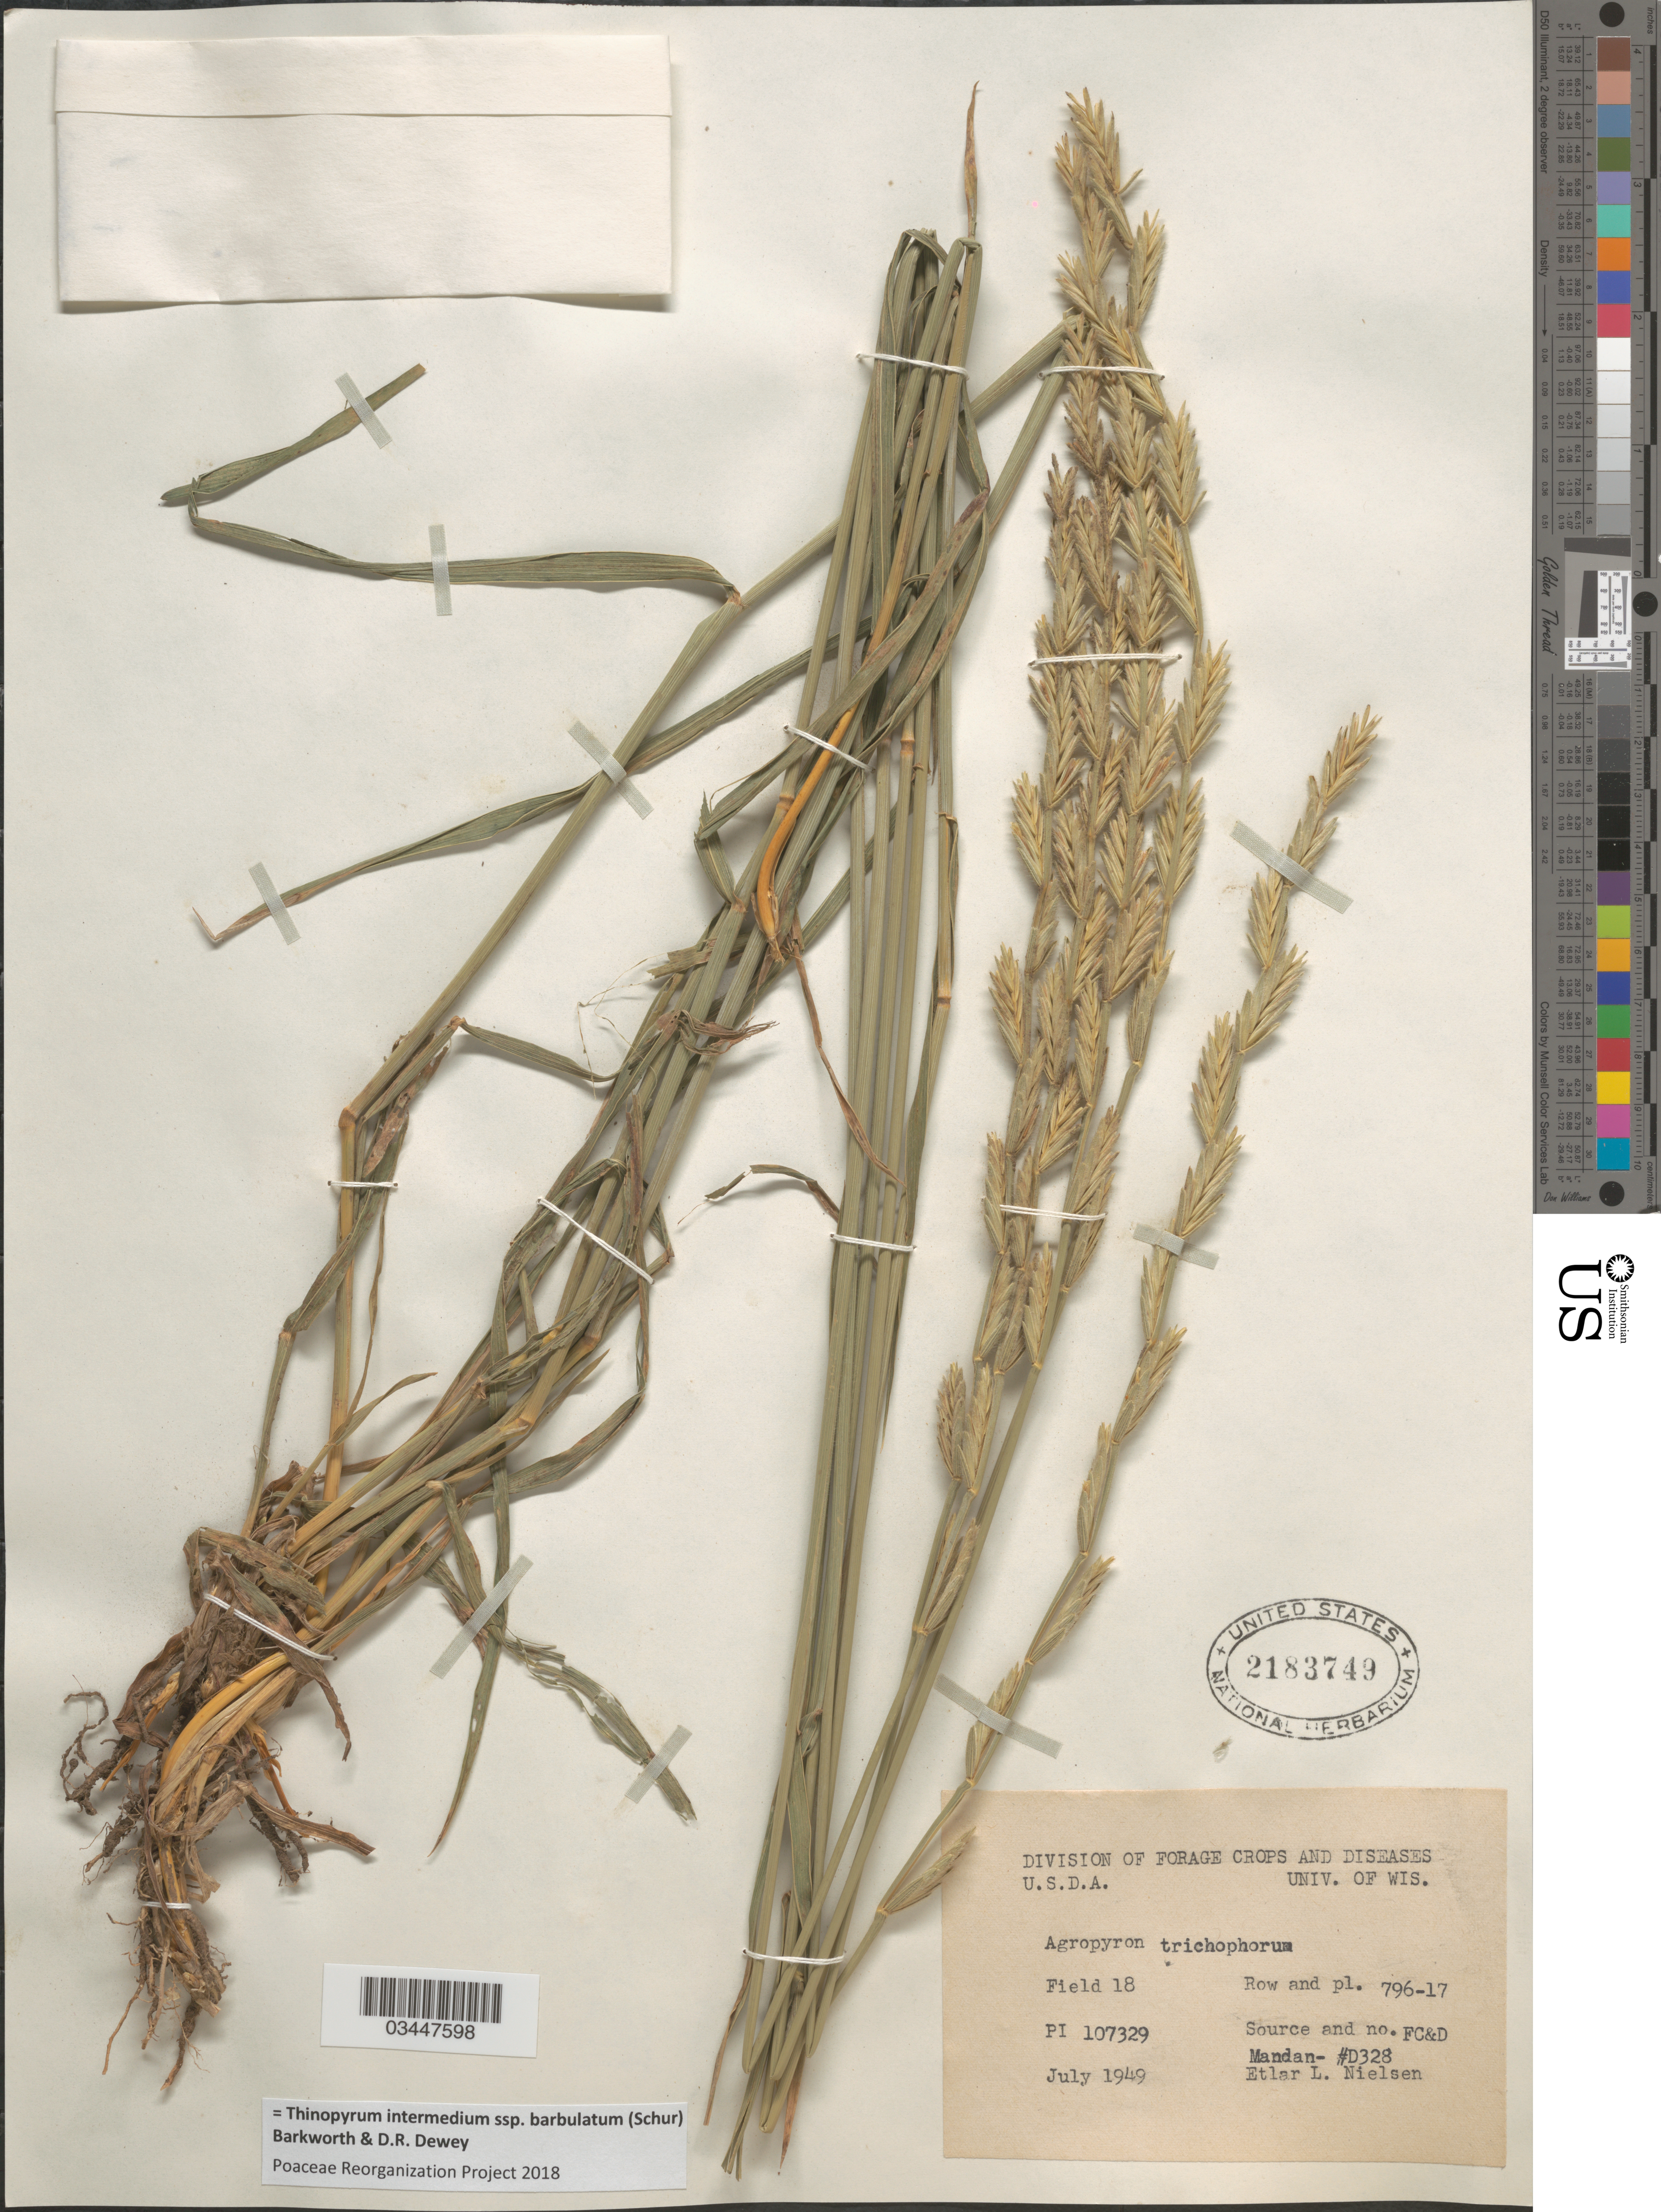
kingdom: Plantae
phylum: Tracheophyta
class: Liliopsida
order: Poales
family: Poaceae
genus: Thinopyrum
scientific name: Thinopyrum intermedium subsp. barbulatum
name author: (Schur) Barkworth & Dewey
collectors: E. L. Nielsen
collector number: PI107329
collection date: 1949-07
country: United States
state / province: Washington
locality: Field 18. Row and pl. 796-17.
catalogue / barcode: US 2183749